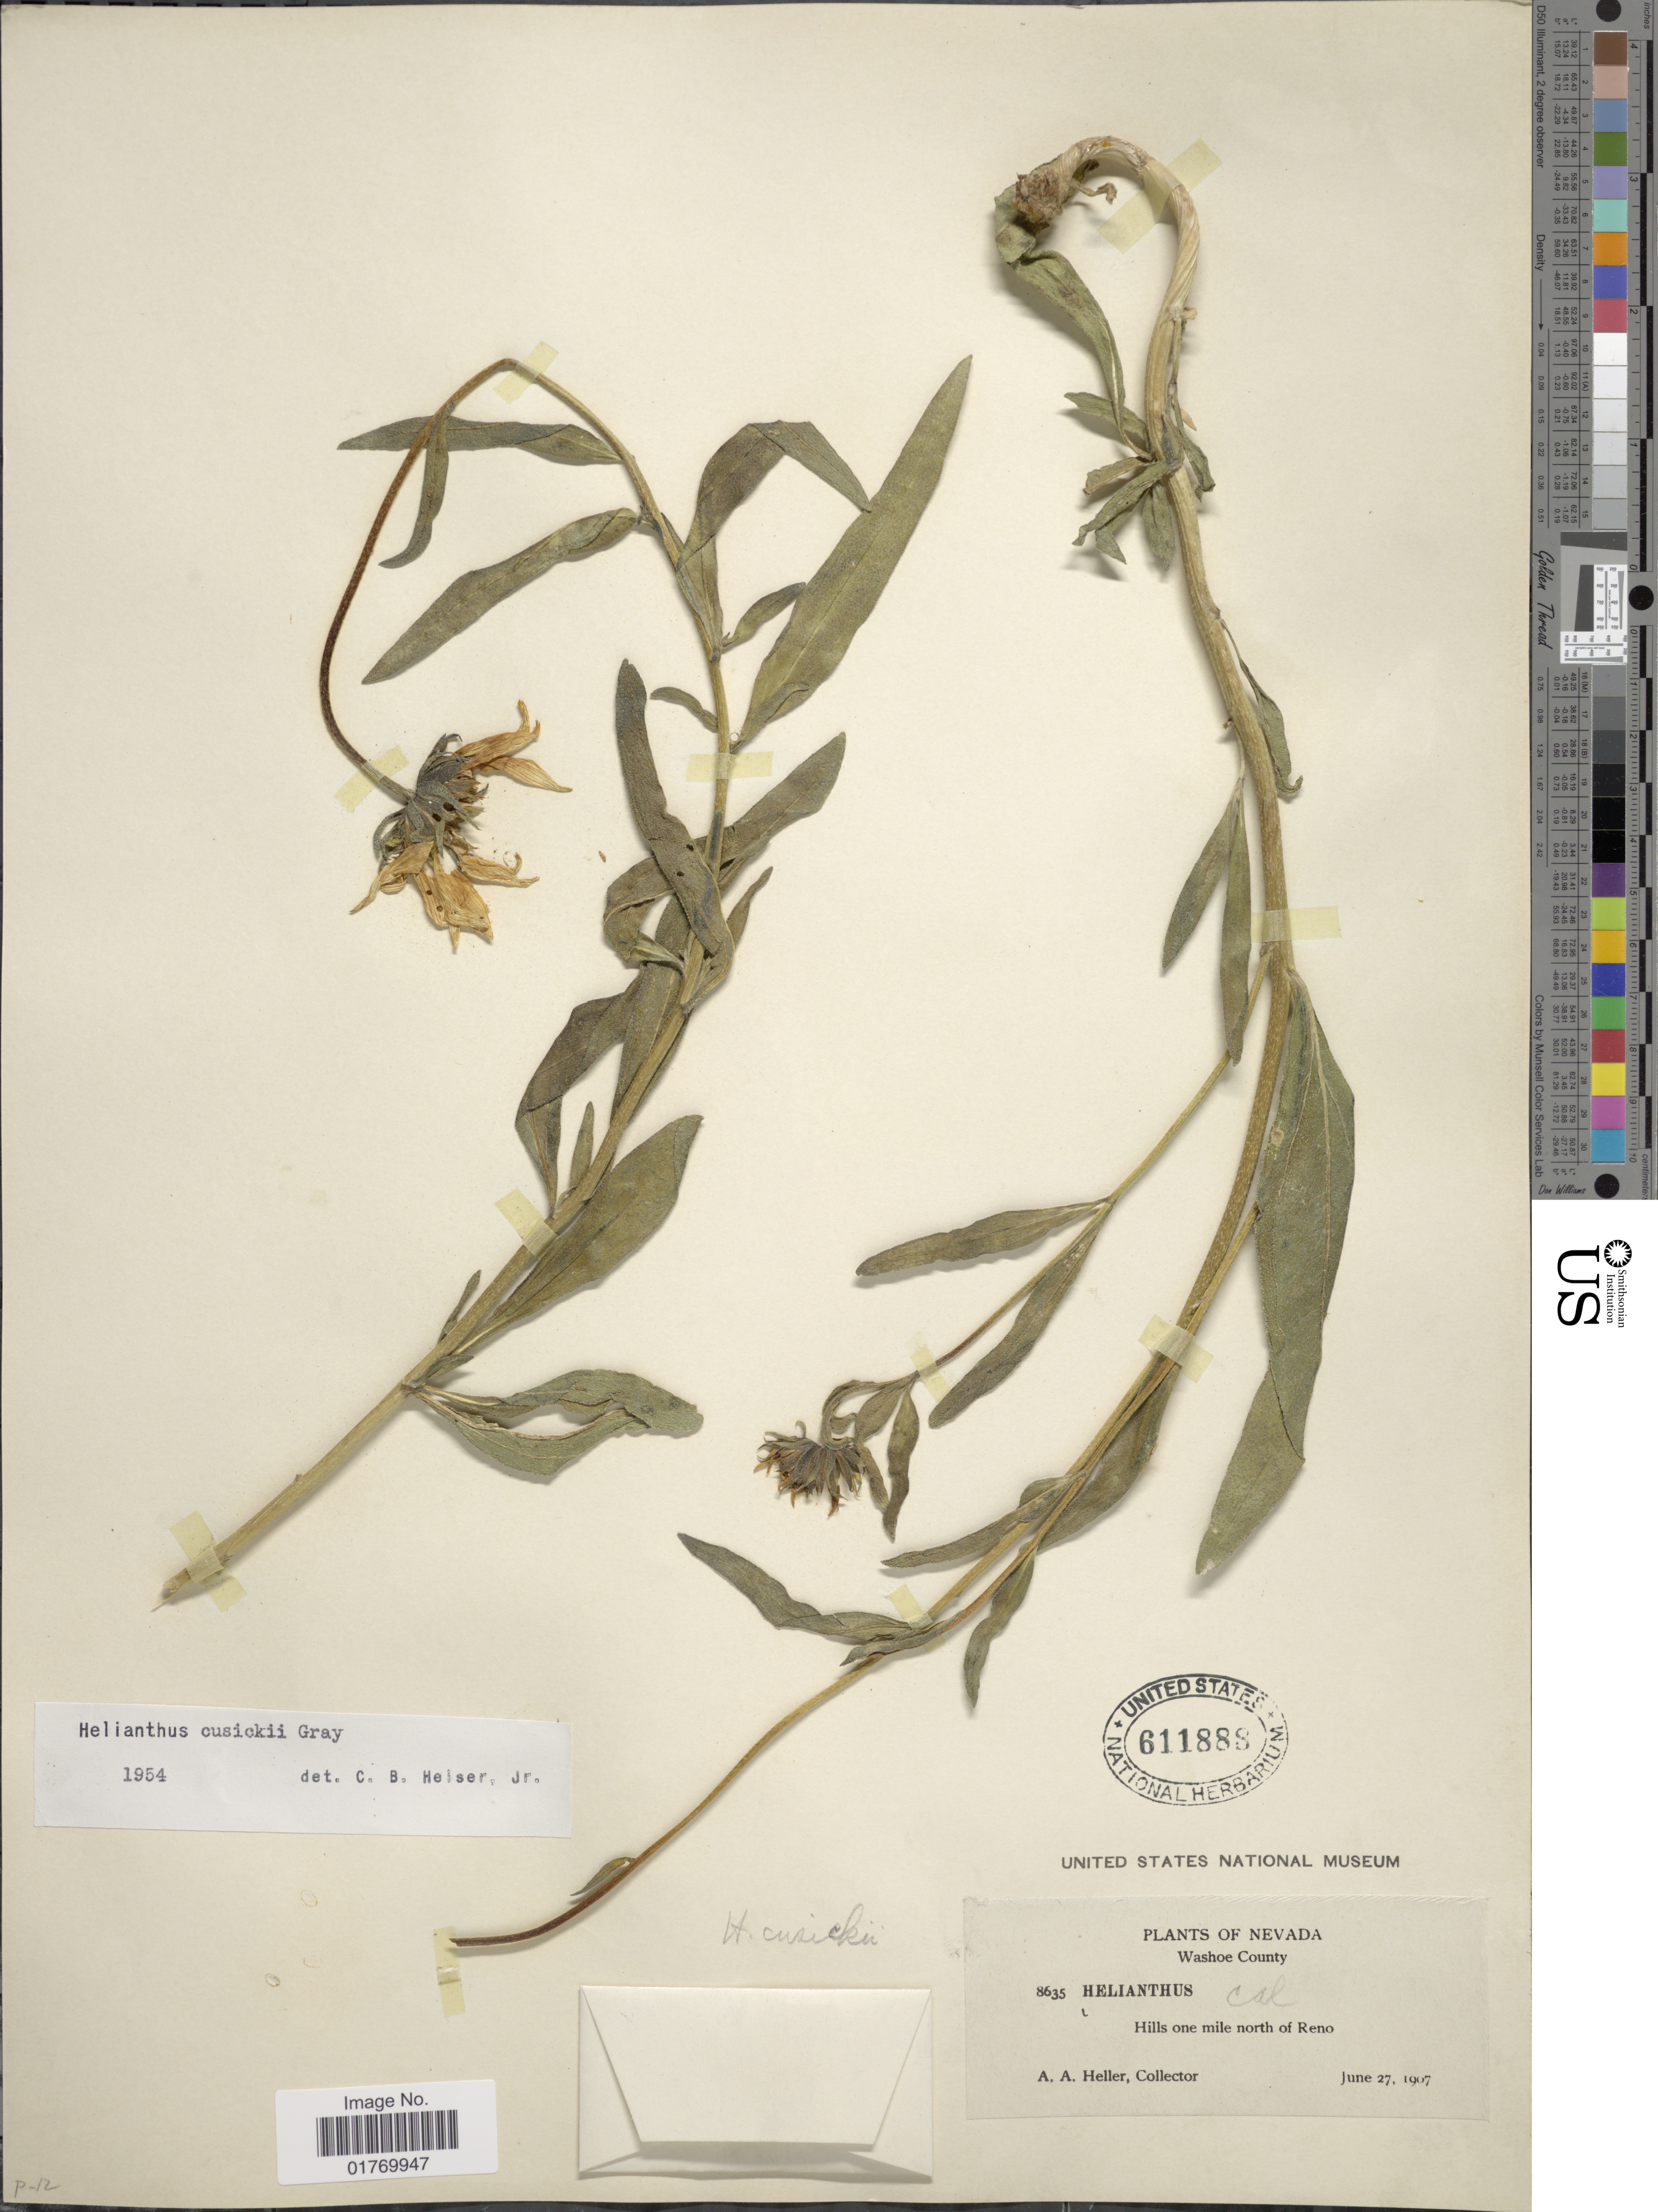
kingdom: Plantae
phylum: Tracheophyta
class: Magnoliopsida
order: Asterales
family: Asteraceae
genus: Helianthus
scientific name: Helianthus cusickii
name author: A. Gray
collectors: A. A. Heller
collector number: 8635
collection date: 1907-06-27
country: United States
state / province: Nevada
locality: Washoe County, Hills one mile north of Reno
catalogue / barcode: US 611888